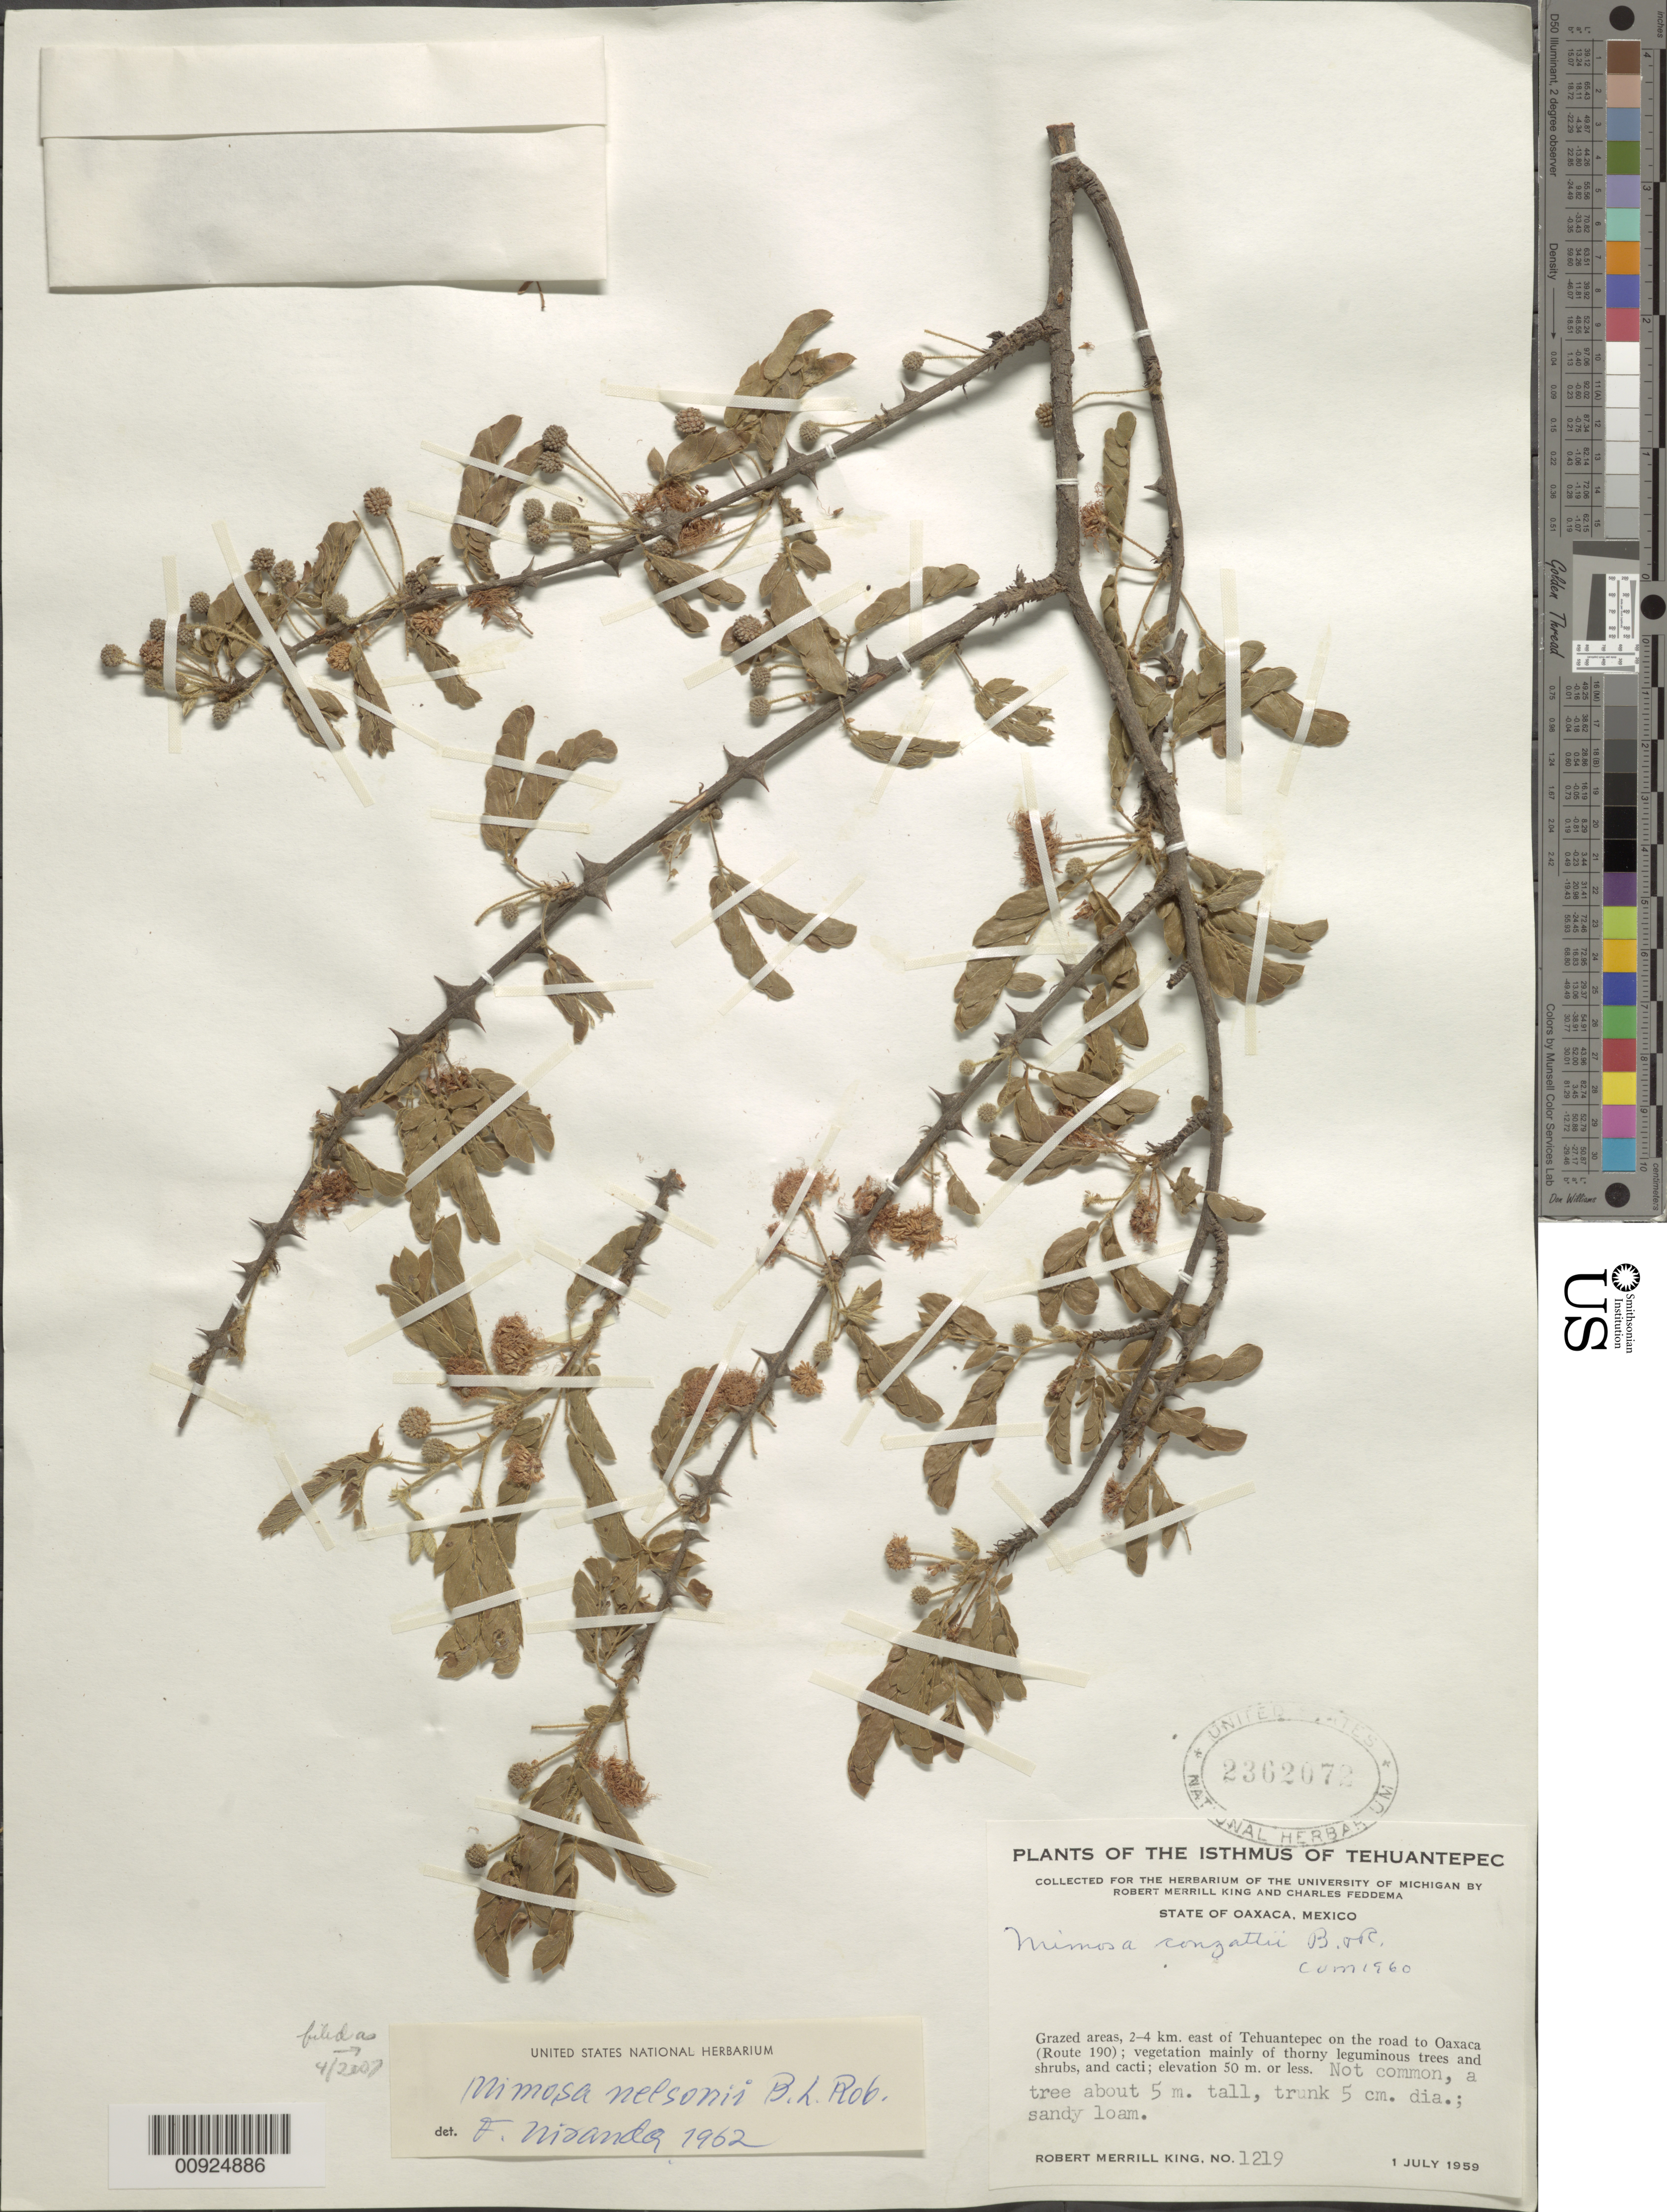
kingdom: Plantae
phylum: Tracheophyta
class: Magnoliopsida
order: Fabales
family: Fabaceae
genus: Mimosa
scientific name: Mimosa nelsonii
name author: B.L. Rob.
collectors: R. M. King & C. Feddema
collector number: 1219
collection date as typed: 01 Jul 1959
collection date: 1959-07-01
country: Mexico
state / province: Oaxaca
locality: Grazed areas, 2-4 km. east of Tehuantepec on the road to Oaxaca (Route 190).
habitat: Vegetation mainly of thorny leguminous trees and shrubs, and cacti. Sandy loam.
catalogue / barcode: US 2362072